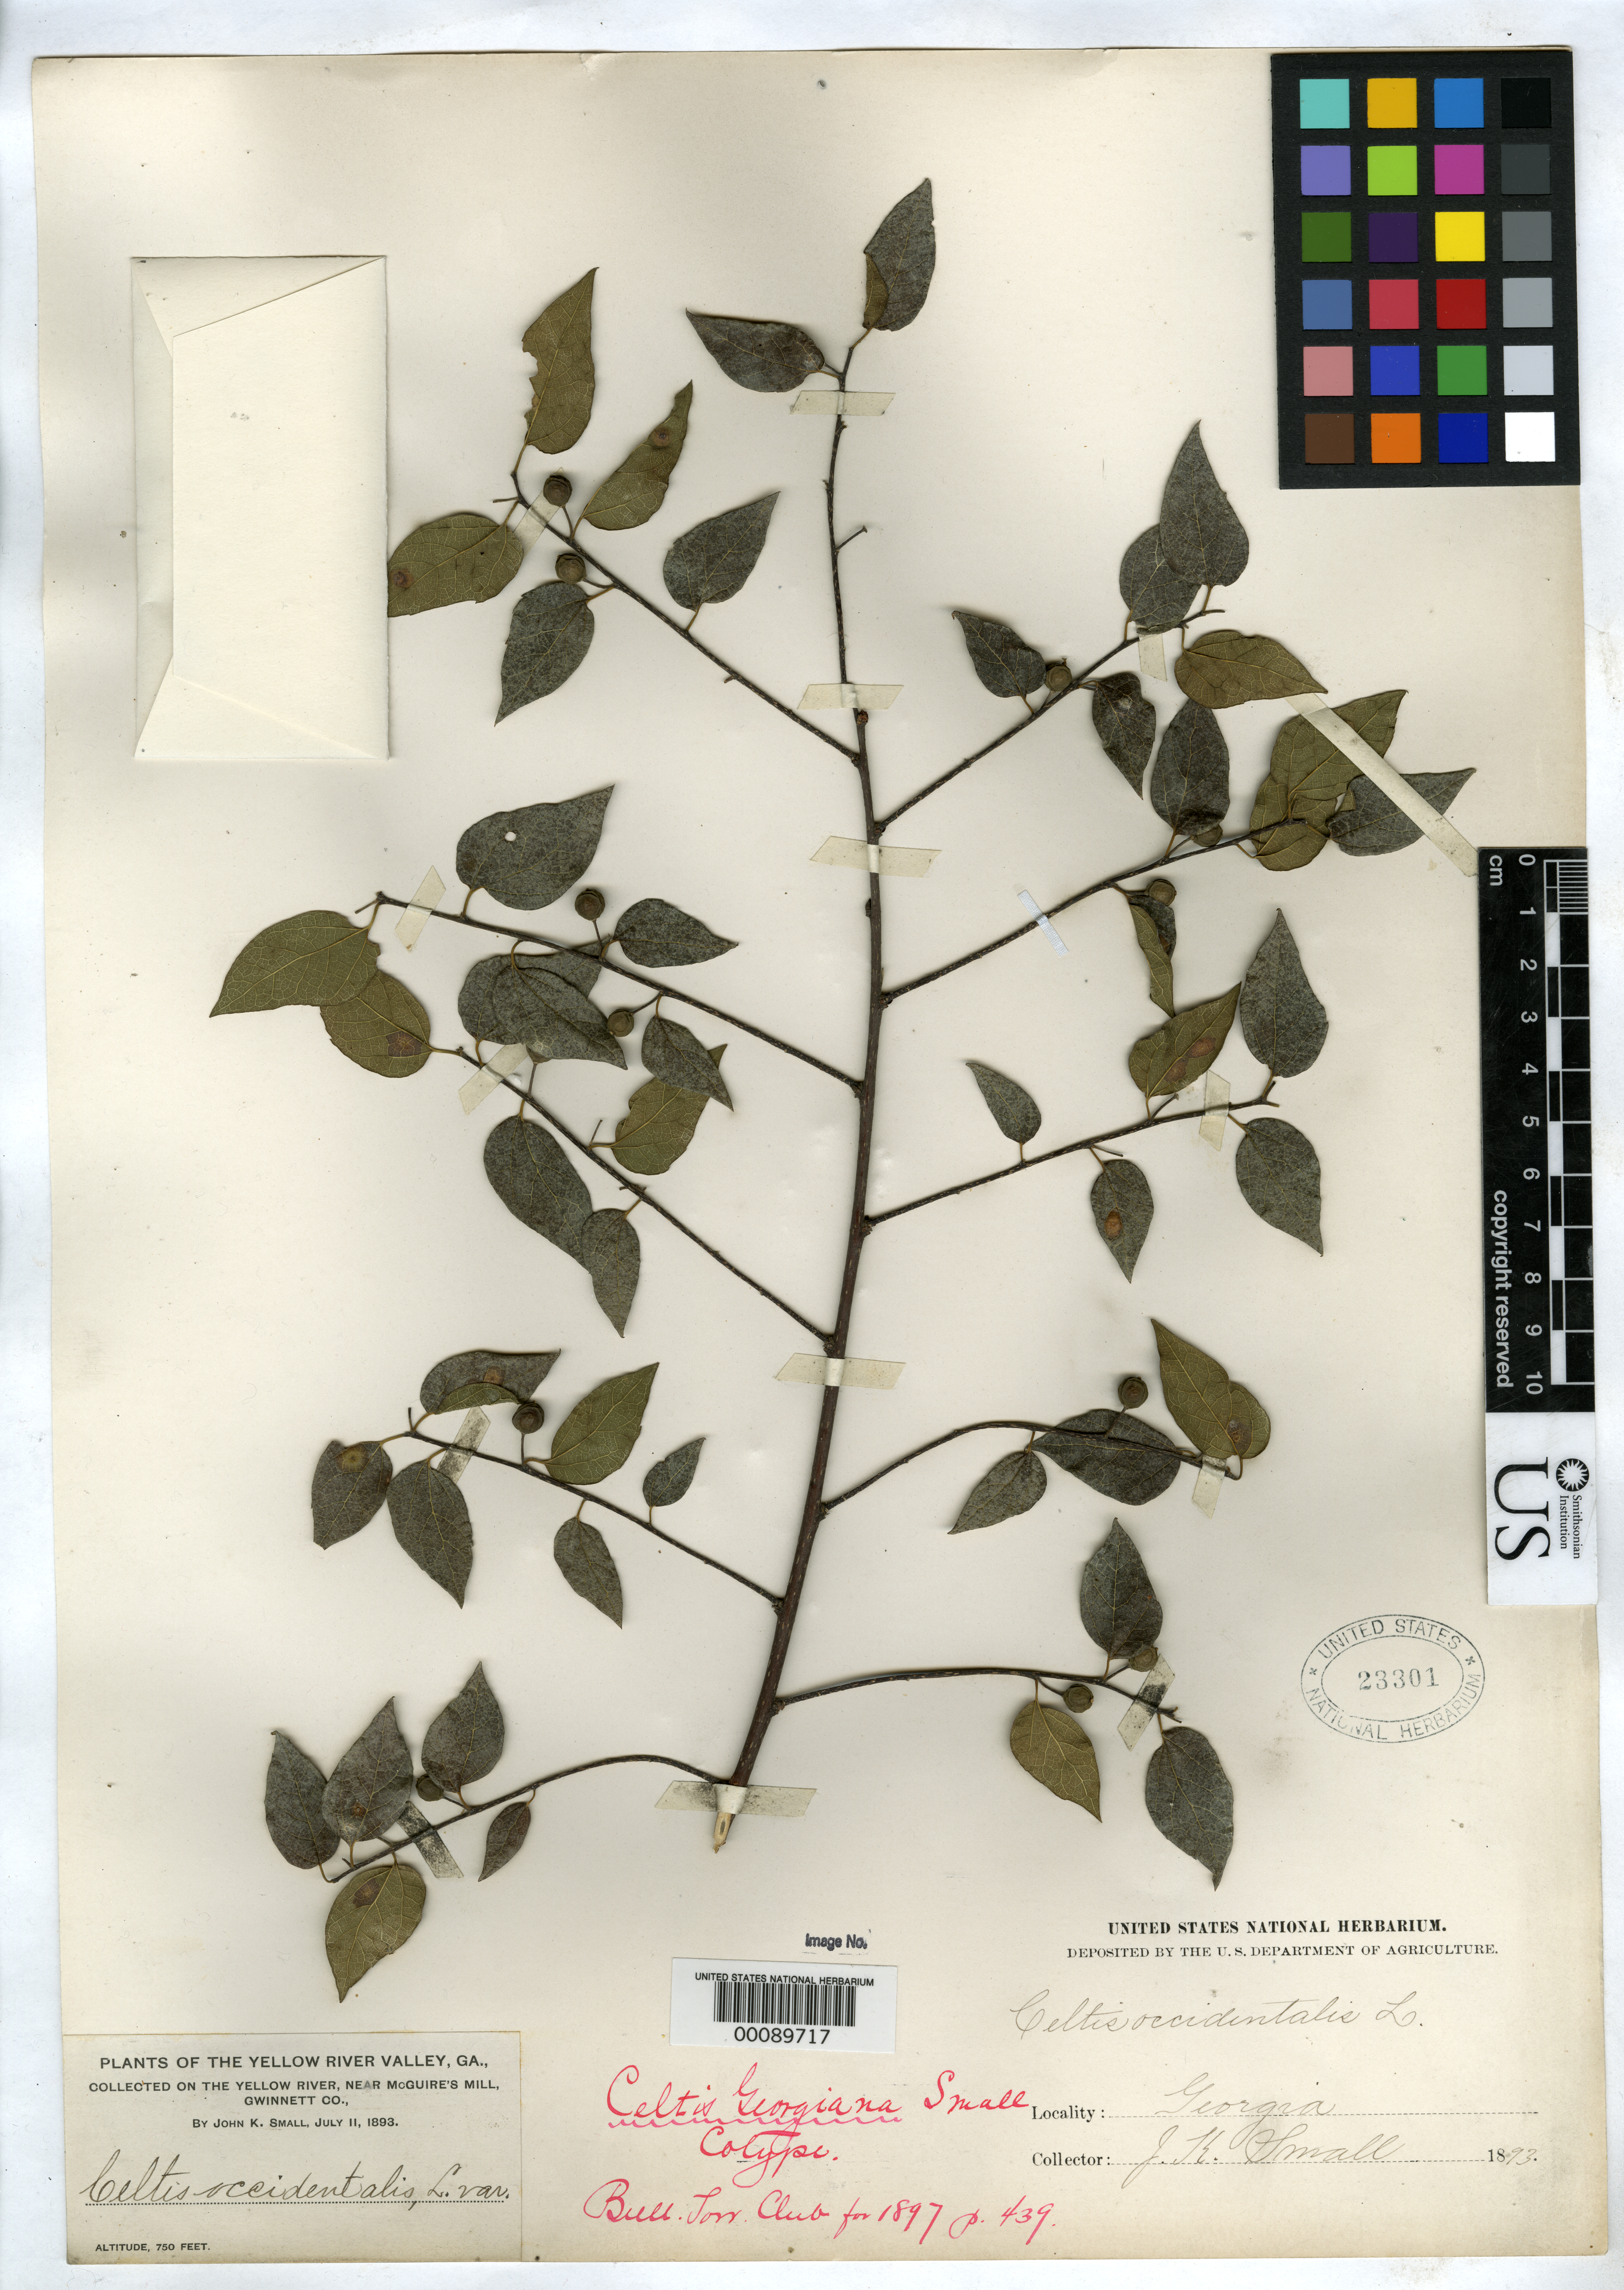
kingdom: Plantae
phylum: Tracheophyta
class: Magnoliopsida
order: Rosales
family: Cannabaceae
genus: Celtis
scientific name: Celtis georgiana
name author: Small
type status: Type Collection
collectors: J. K. Small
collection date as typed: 11 Jul 1893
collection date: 1893-07-11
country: United States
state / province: Georgia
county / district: Gwinnett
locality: Yellow River, near McGuire's Mill.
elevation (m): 229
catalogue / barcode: US 23301